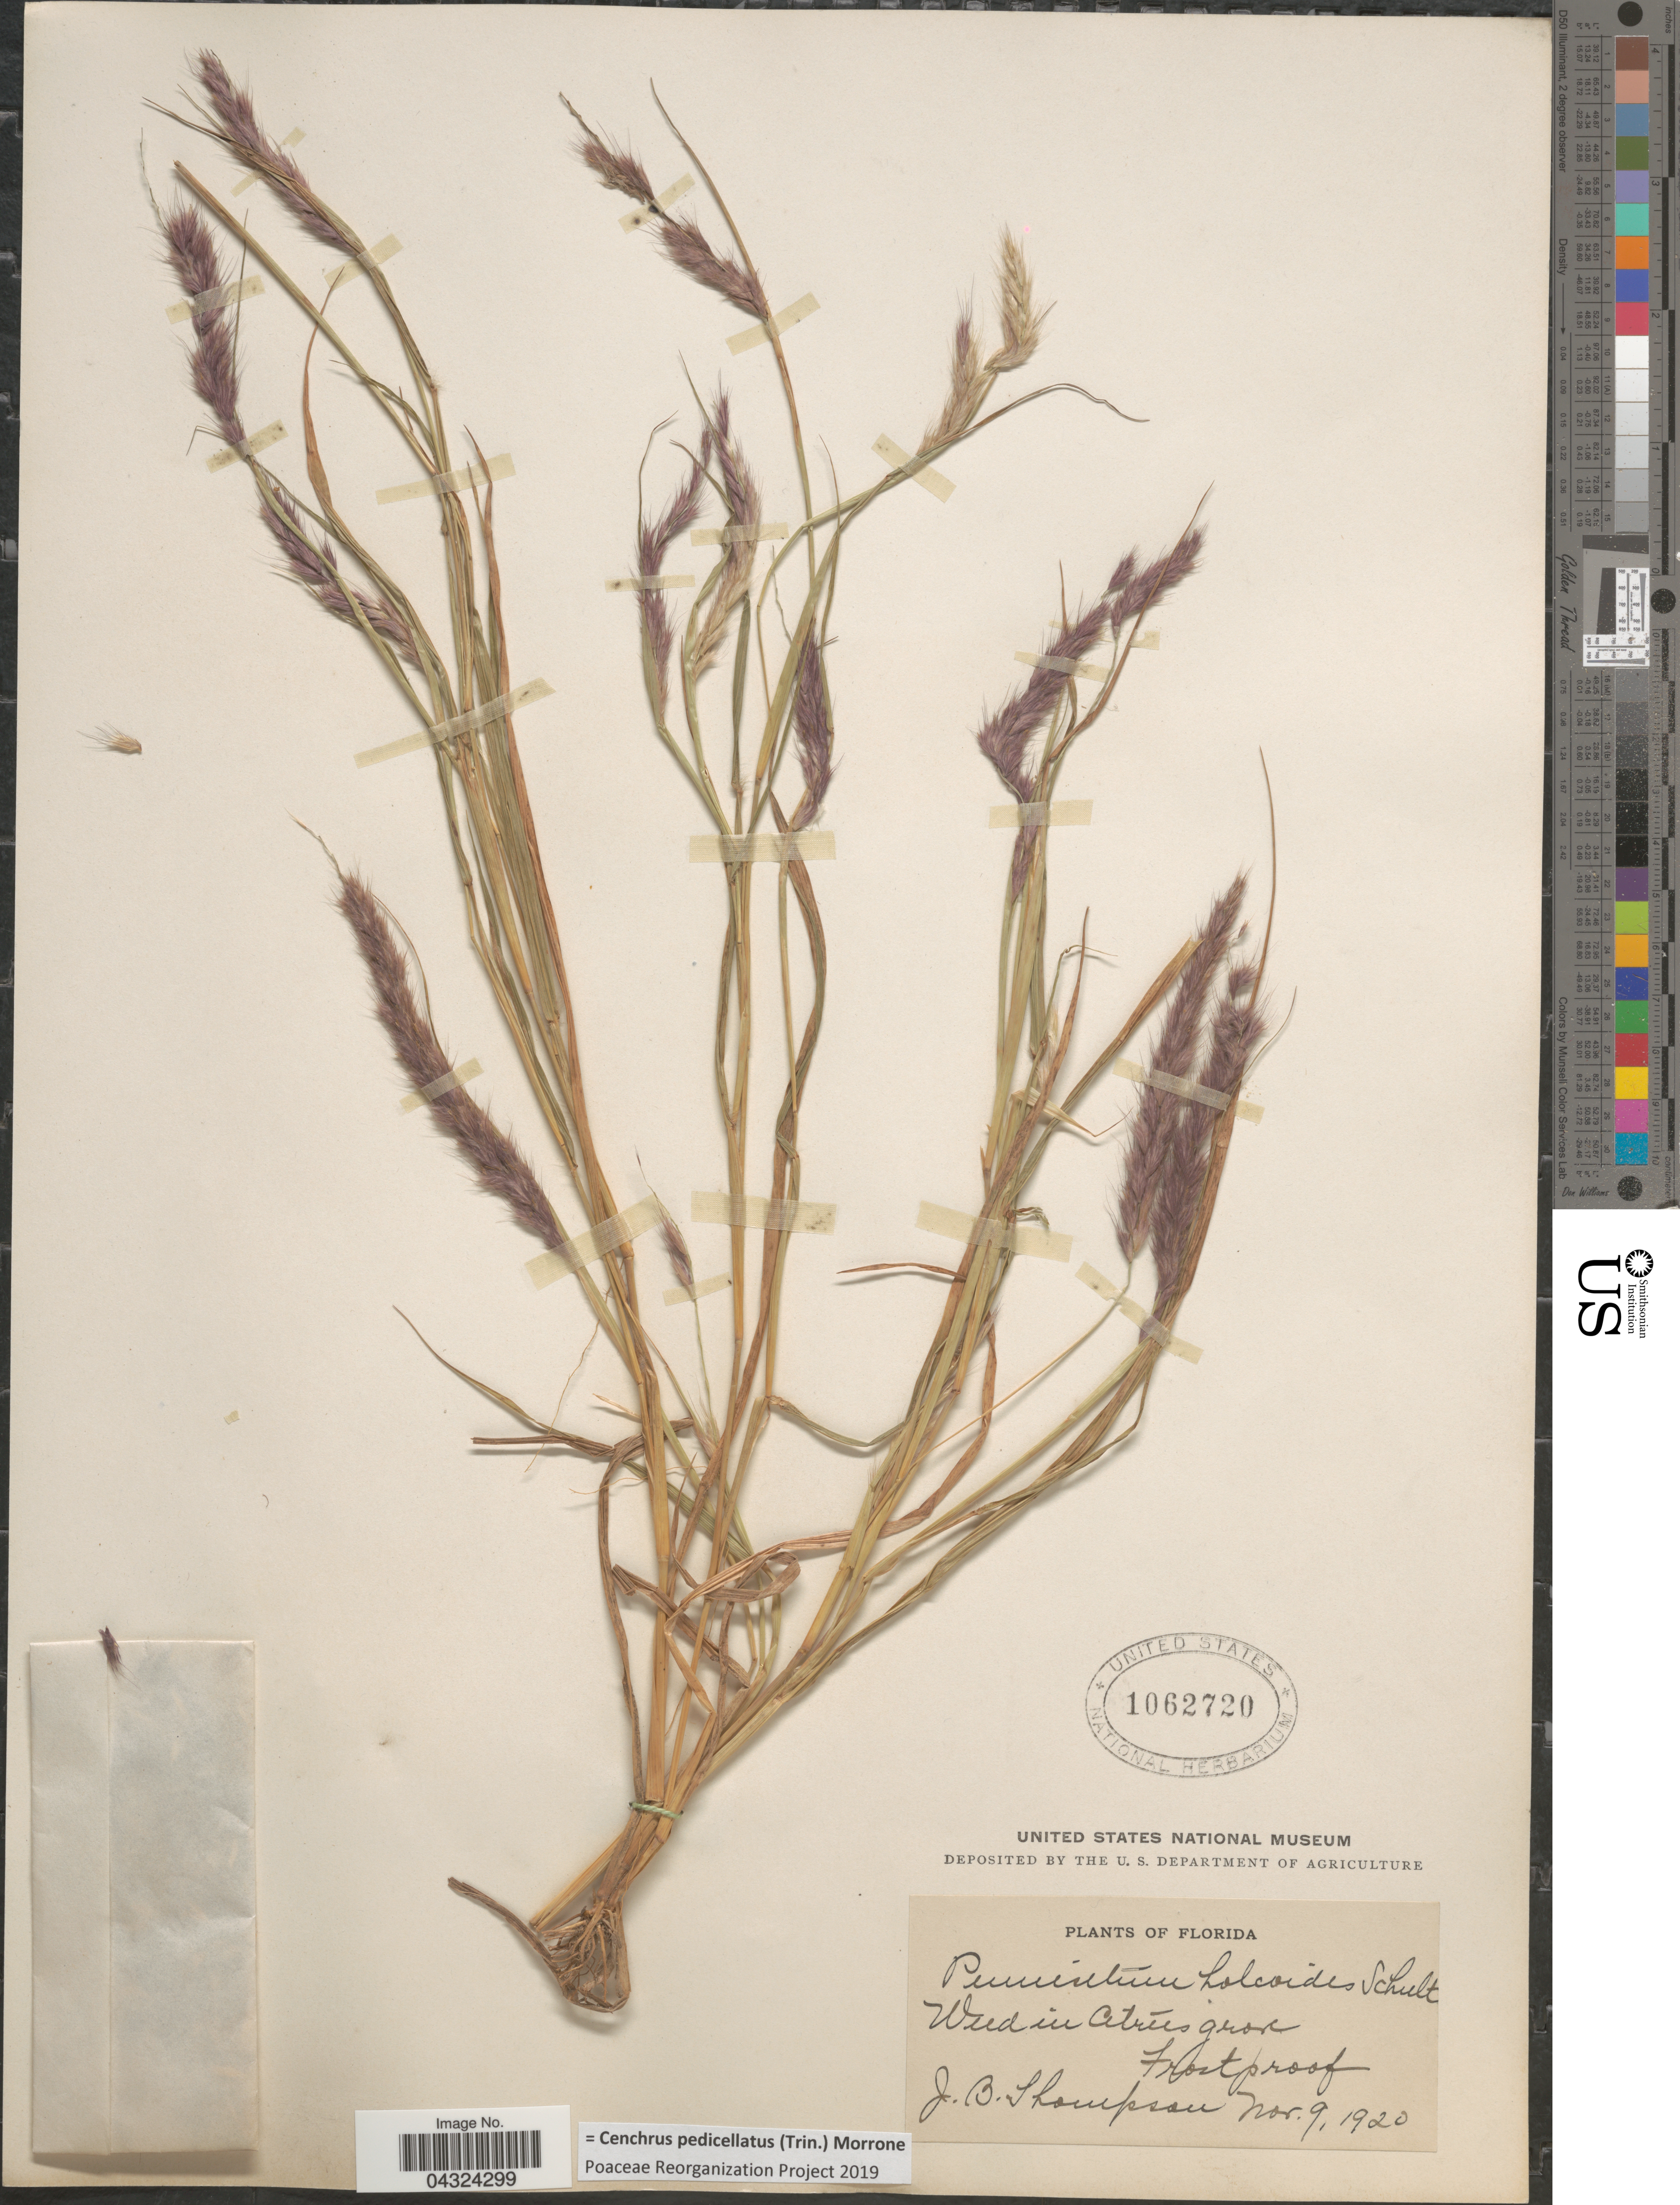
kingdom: Plantae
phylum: Tracheophyta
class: Liliopsida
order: Poales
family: Poaceae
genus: Cenchrus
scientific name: Cenchrus pedicellatus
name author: (Trin.) Morrone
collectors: J. B. Thompson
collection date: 1920-11-09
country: United States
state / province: Florida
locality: Frostproof.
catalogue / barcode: US 1062720